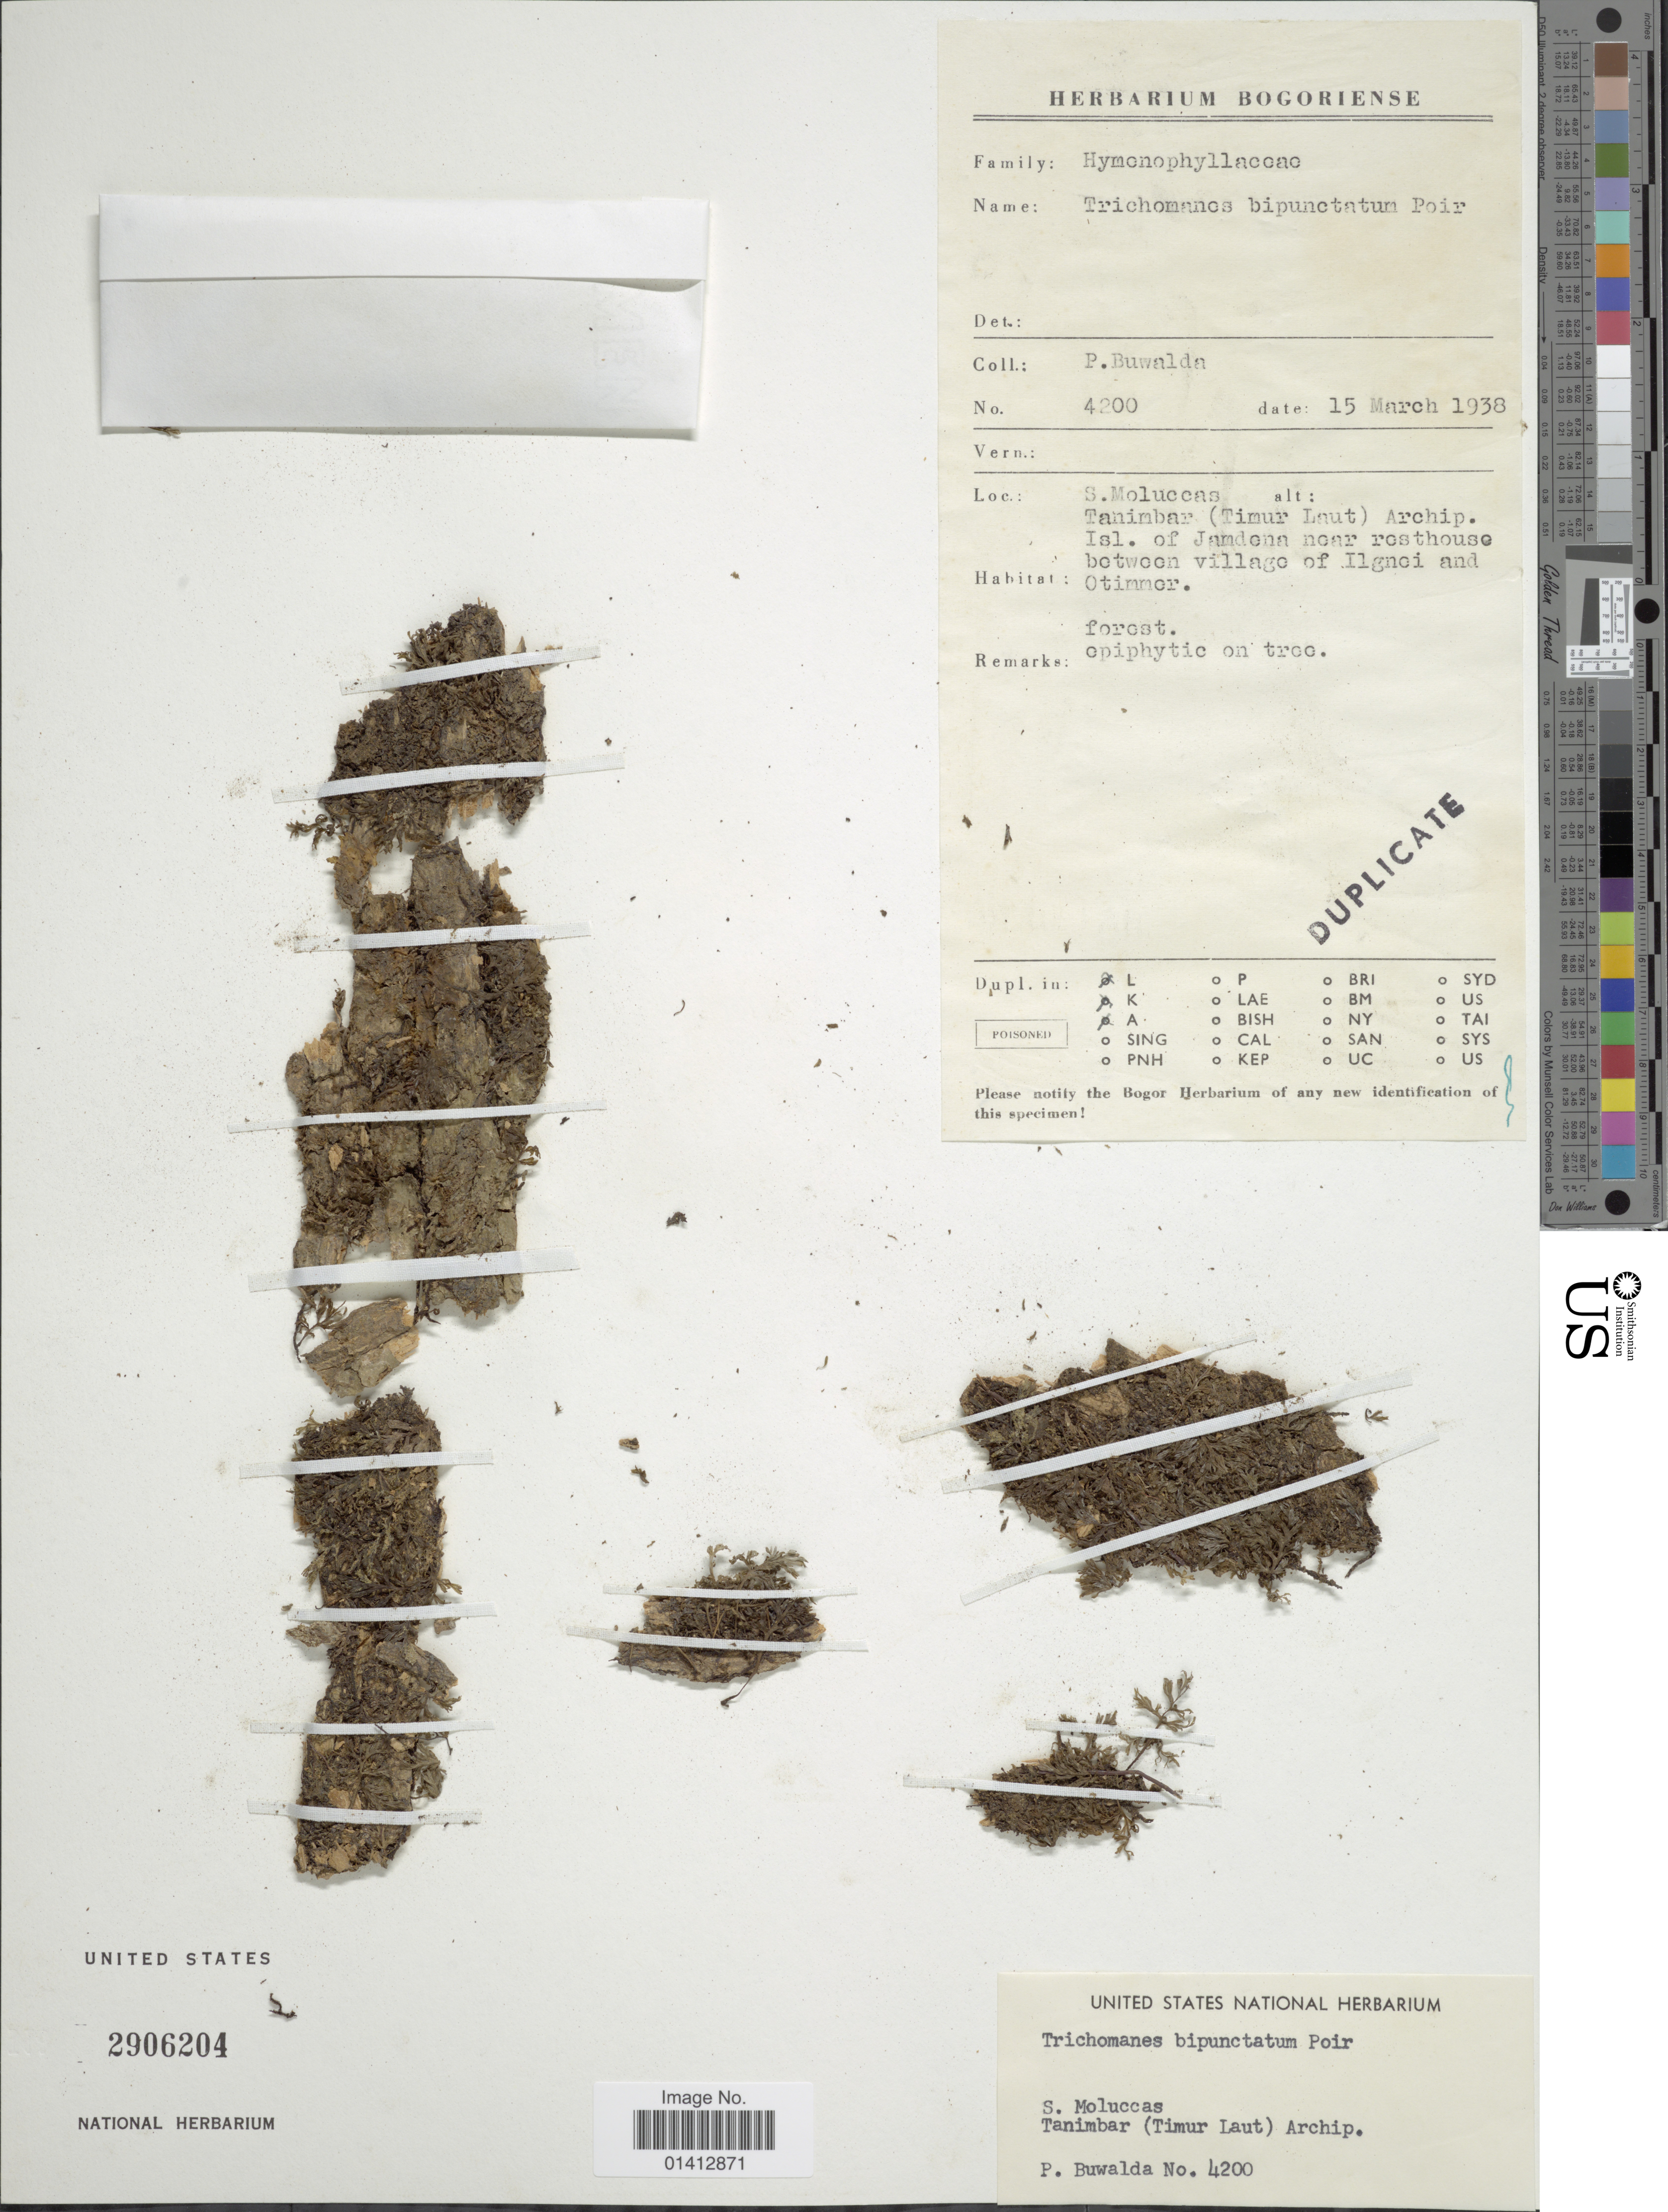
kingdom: Plantae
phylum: Tracheophyta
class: Polypodiopsida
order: Hymenophyllales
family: Hymenophyllaceae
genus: Crepidomanes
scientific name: Crepidomanes bipunctatum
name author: (Poir.) Copel.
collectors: P. Buwalda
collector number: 4200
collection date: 1938-03-15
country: Indonesia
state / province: Maluku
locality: S. Mollucas Tanimbar (Timur Laut) Archip. Isl. of Jamdena near rosthouse between village of Ilgnoi and Otimmor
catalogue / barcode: US 2906204